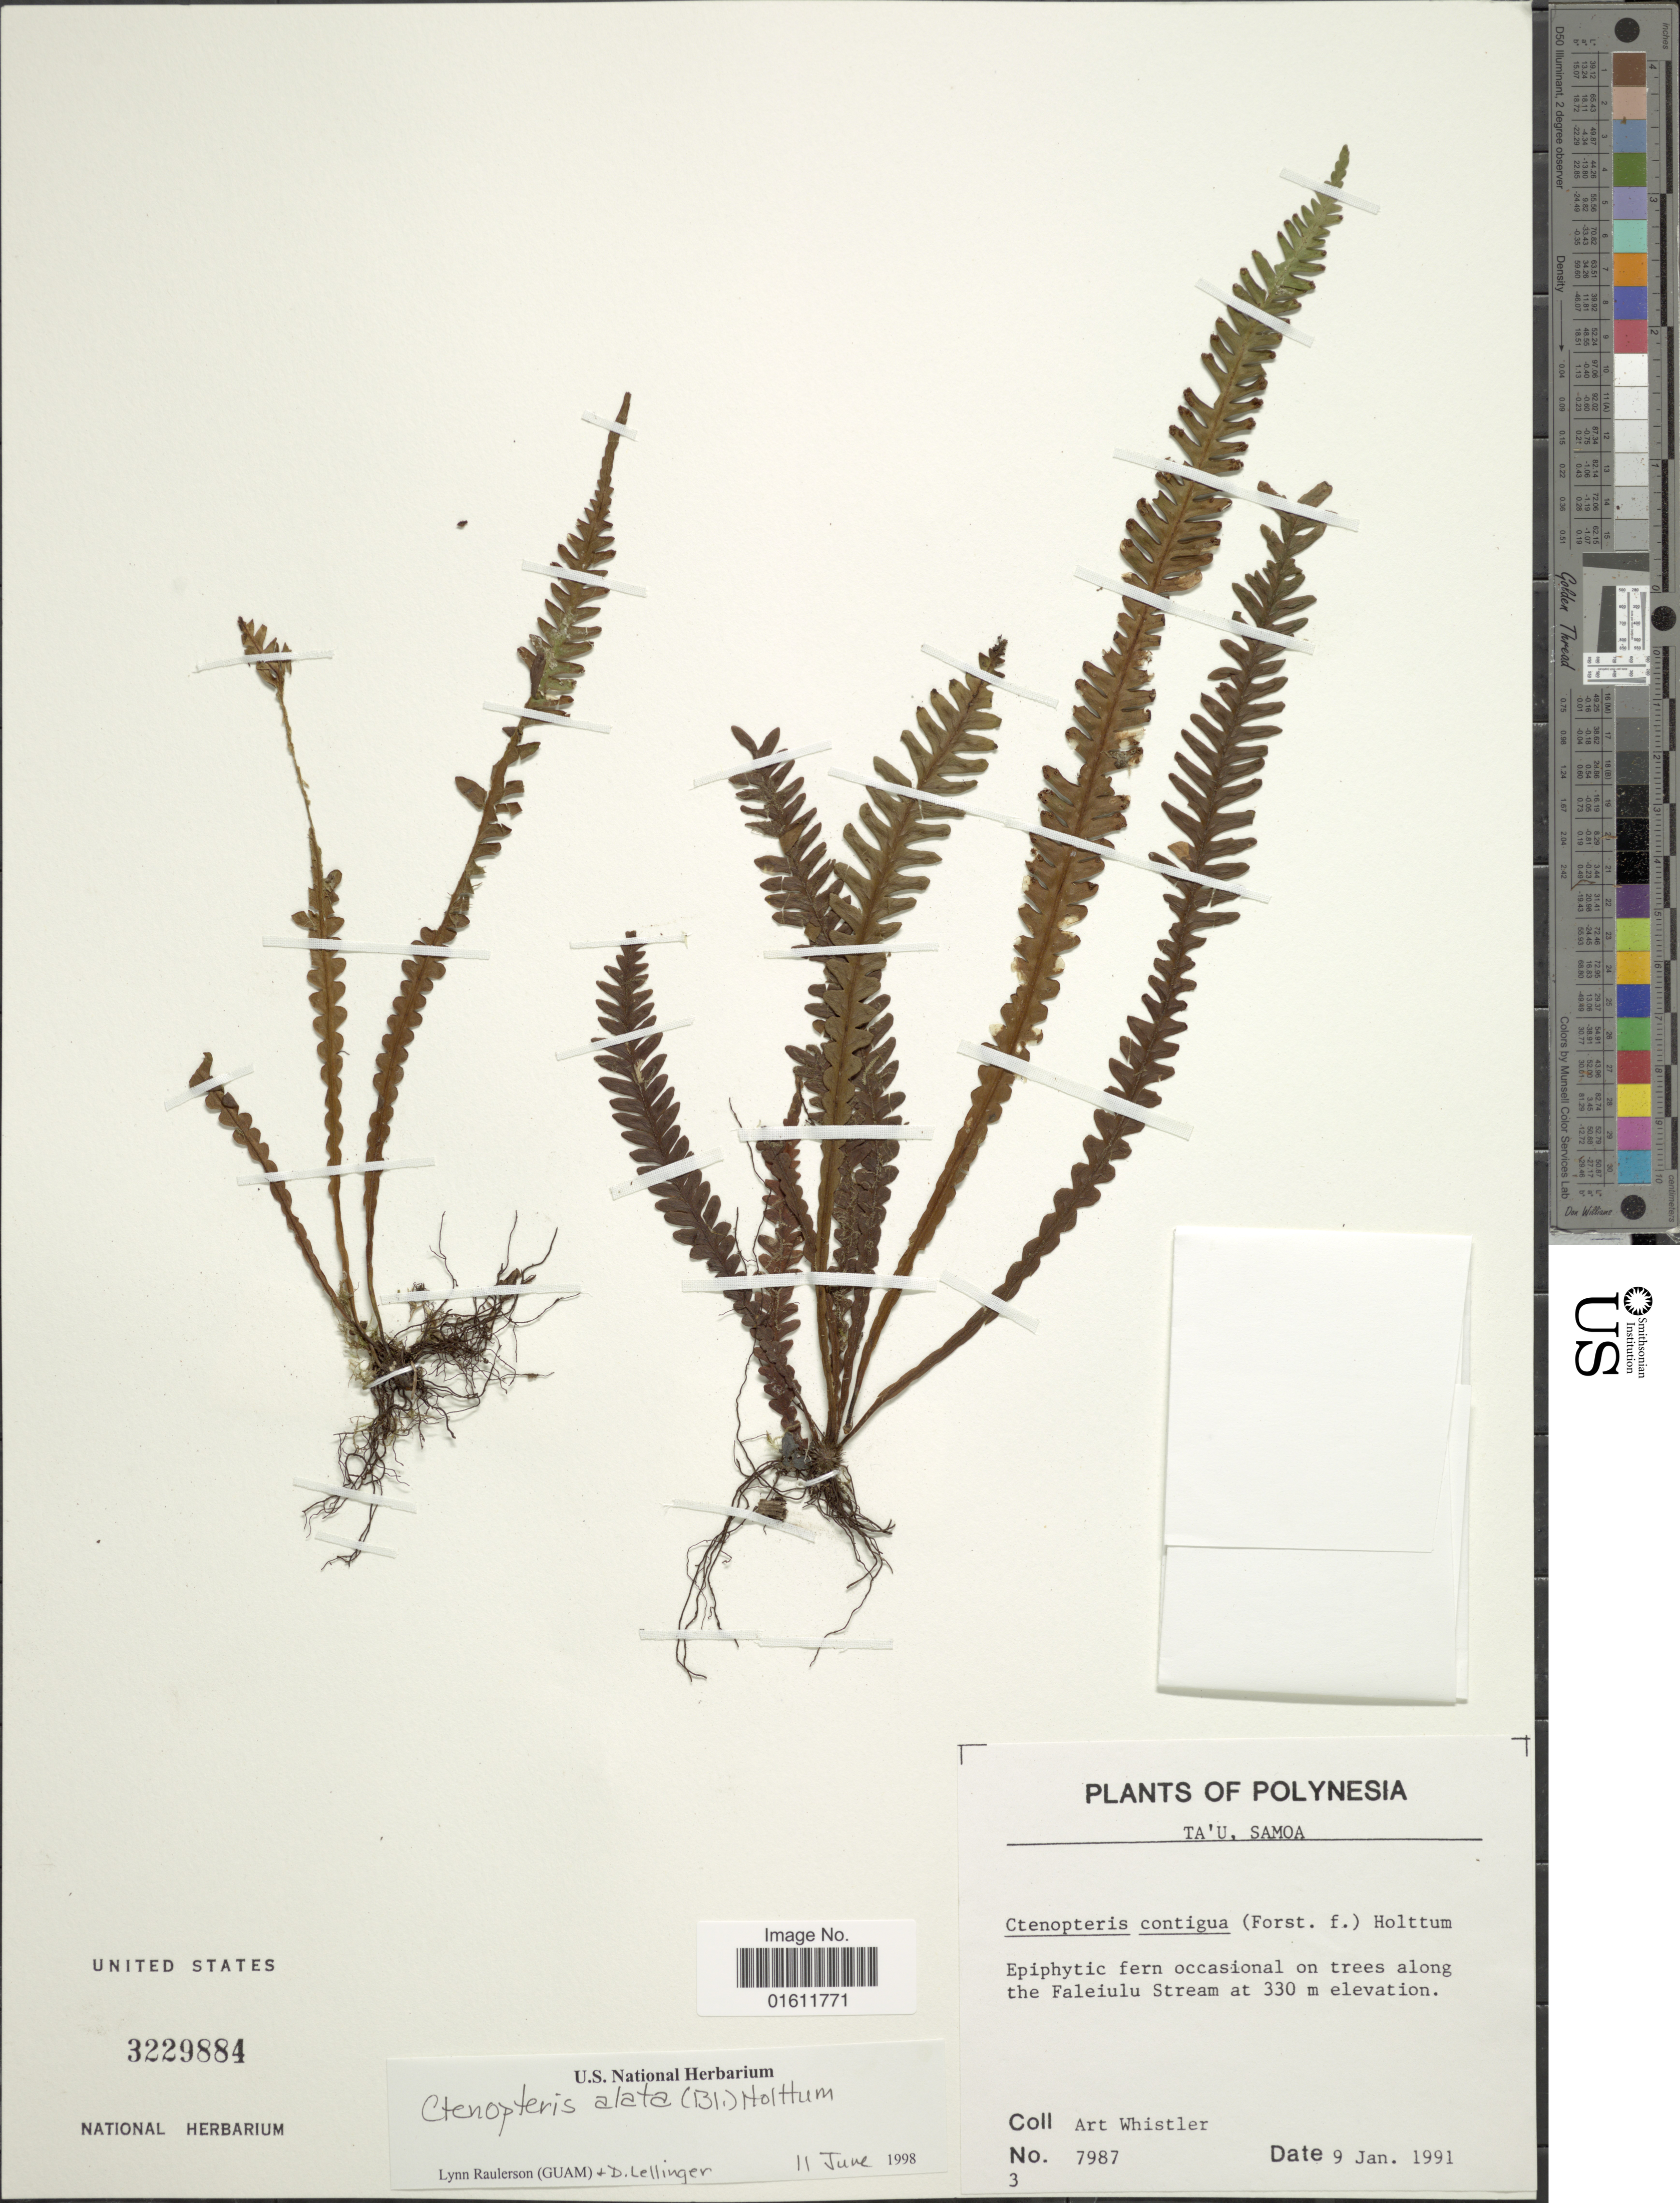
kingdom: Plantae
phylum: Tracheophyta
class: Polypodiopsida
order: Polypodiales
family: Polypodiaceae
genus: Prosaptia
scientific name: Prosaptia alata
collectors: A. Whistler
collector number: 7987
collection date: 1991-01-09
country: American Samoa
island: Ta'u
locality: Ta'u, Samoa, on trees along the Faleiulu Stream.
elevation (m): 330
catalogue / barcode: US 3229884